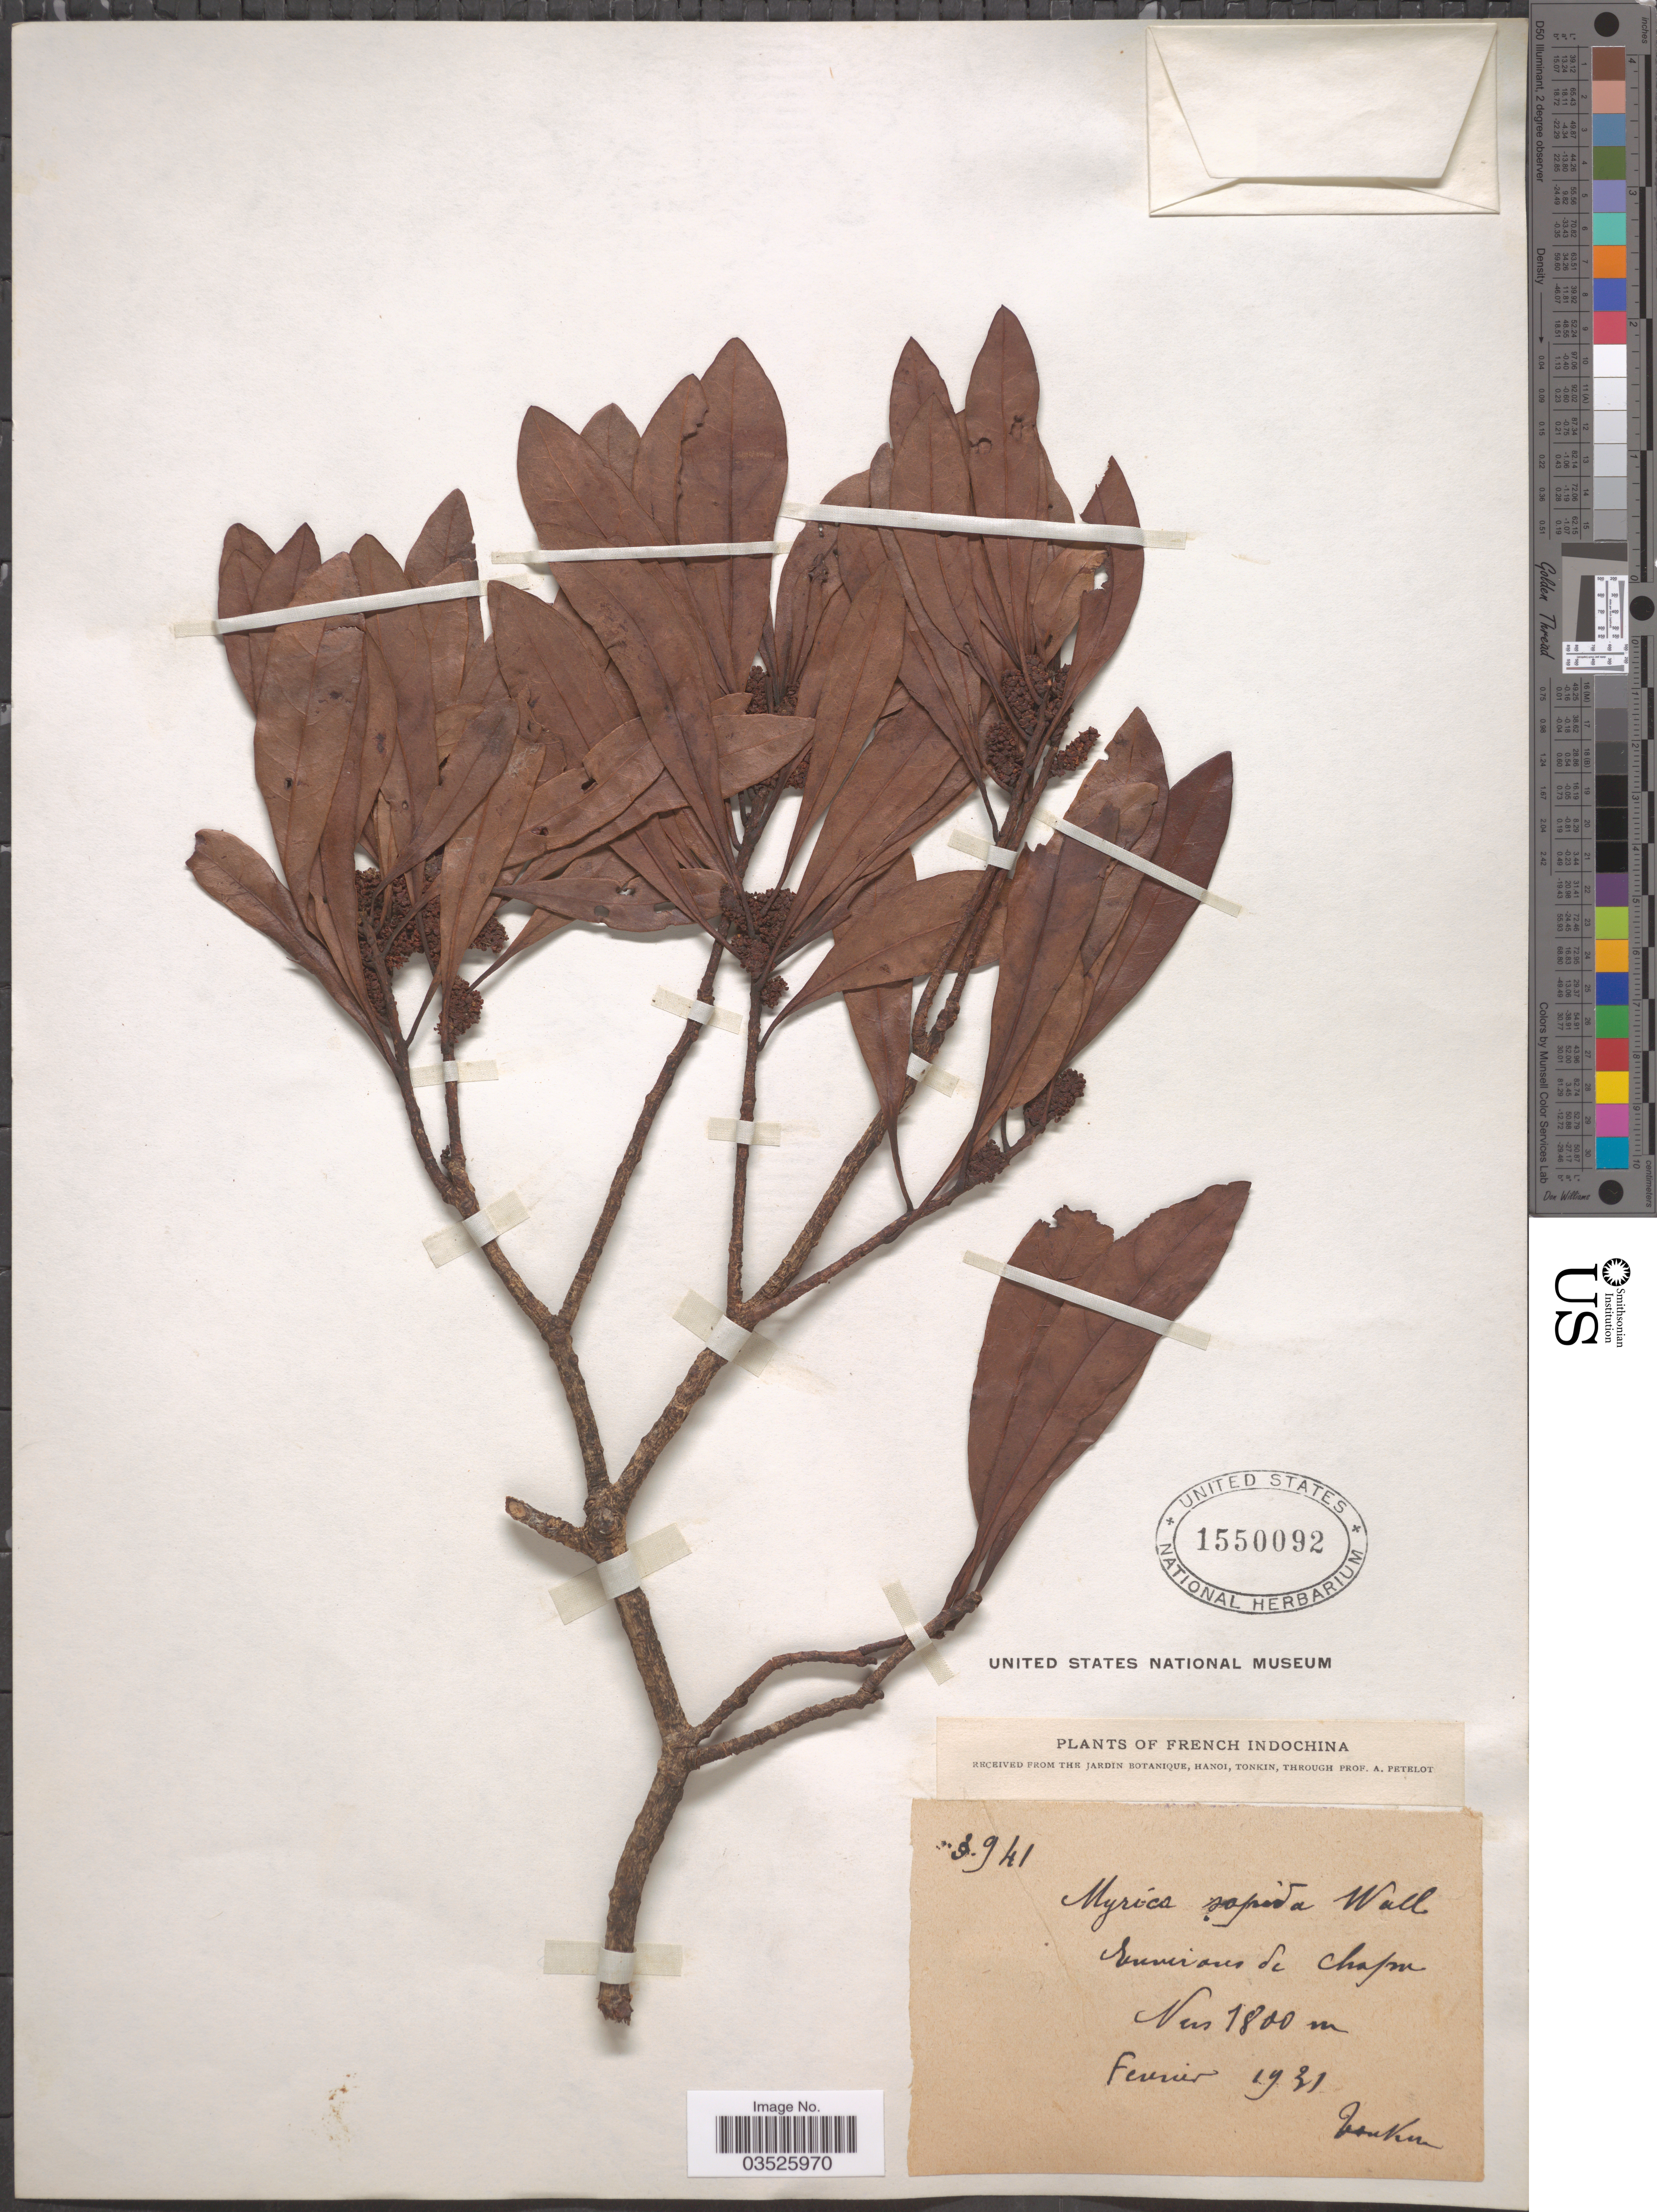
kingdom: Plantae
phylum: Tracheophyta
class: Magnoliopsida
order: Fagales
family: Myricaceae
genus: Morella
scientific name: Morella rubra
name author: Lour.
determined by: Strong, Mark T., (BOT), Smithsonian Institution - National Museum of Natural History (UNITED STATES)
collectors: Pételot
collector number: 3941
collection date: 1931-02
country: Vietnam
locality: French Indochina. Environs de Chapa.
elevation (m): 1800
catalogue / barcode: US 1550092